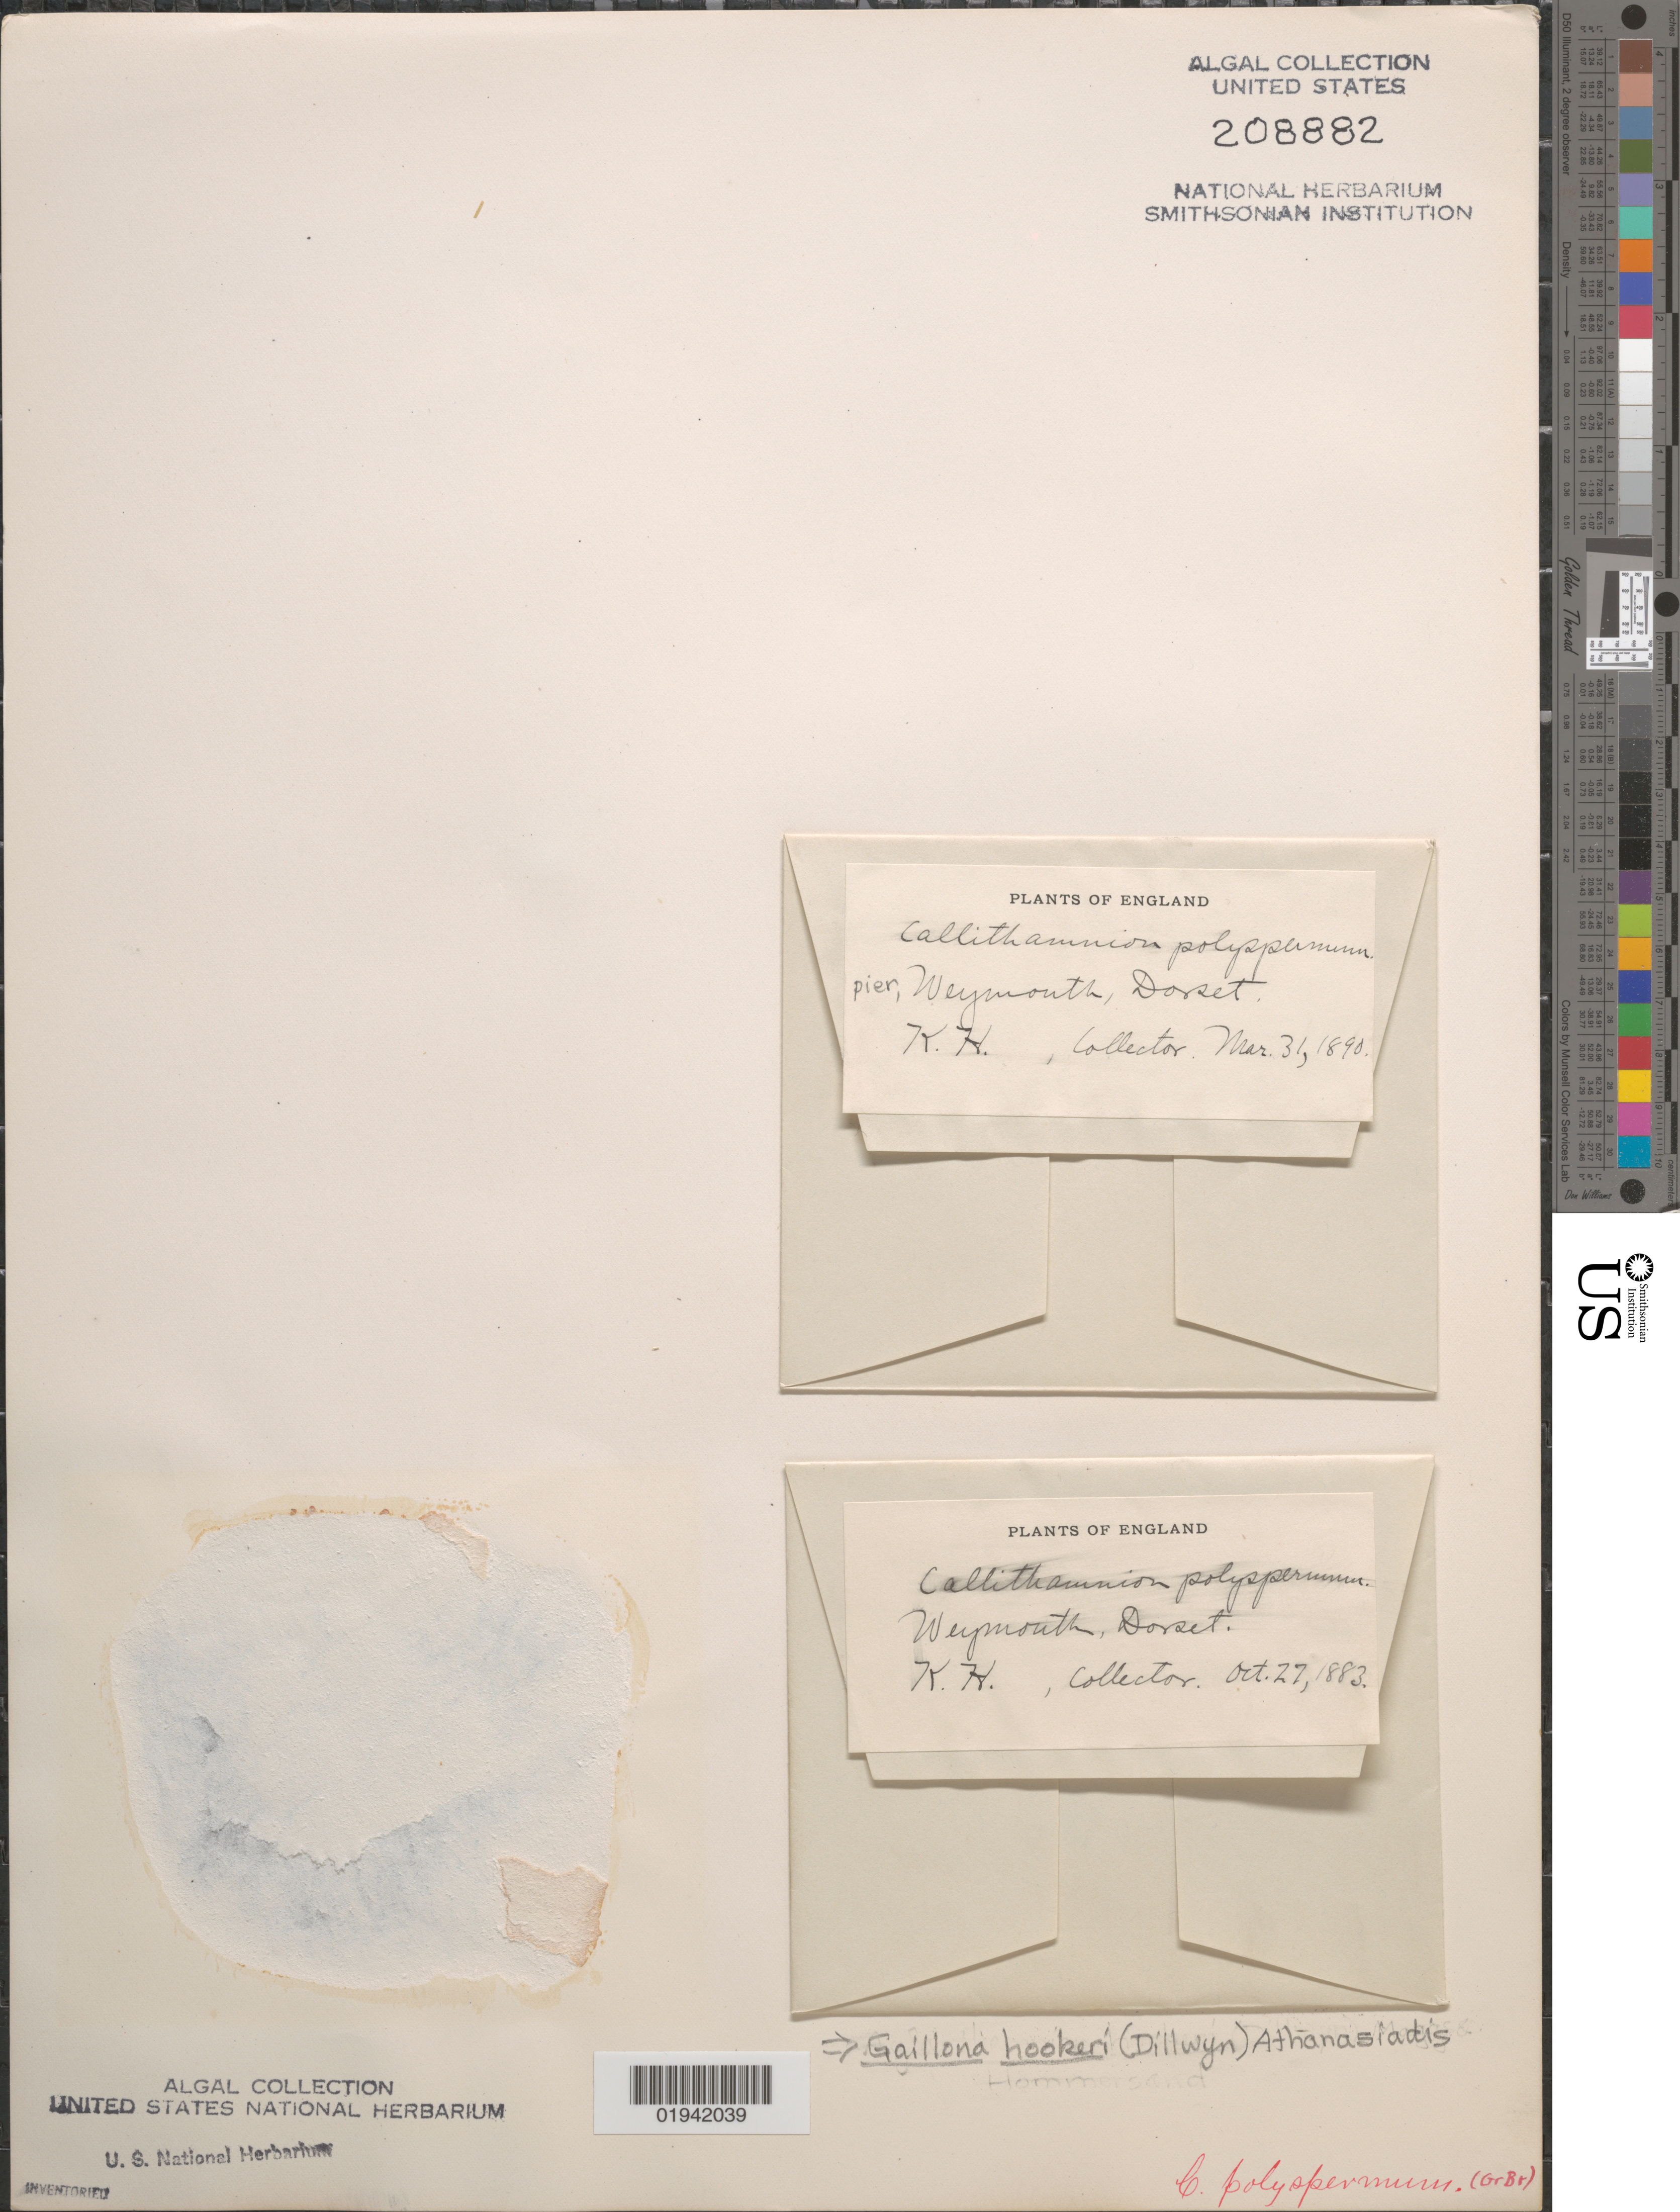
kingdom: Plantae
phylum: Rhodophyta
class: Florideophyceae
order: Ceramiales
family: Callithamniaceae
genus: Gaillona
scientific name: Gaillona hookeri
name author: (Dillwyn) A. Athanasiadis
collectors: K. H.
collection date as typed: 27 Oct 1883 and 31 Mar 1890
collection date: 1883-10-27,1890-03-31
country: United Kingdom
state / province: England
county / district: Devon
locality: Weymouth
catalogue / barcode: US 208882